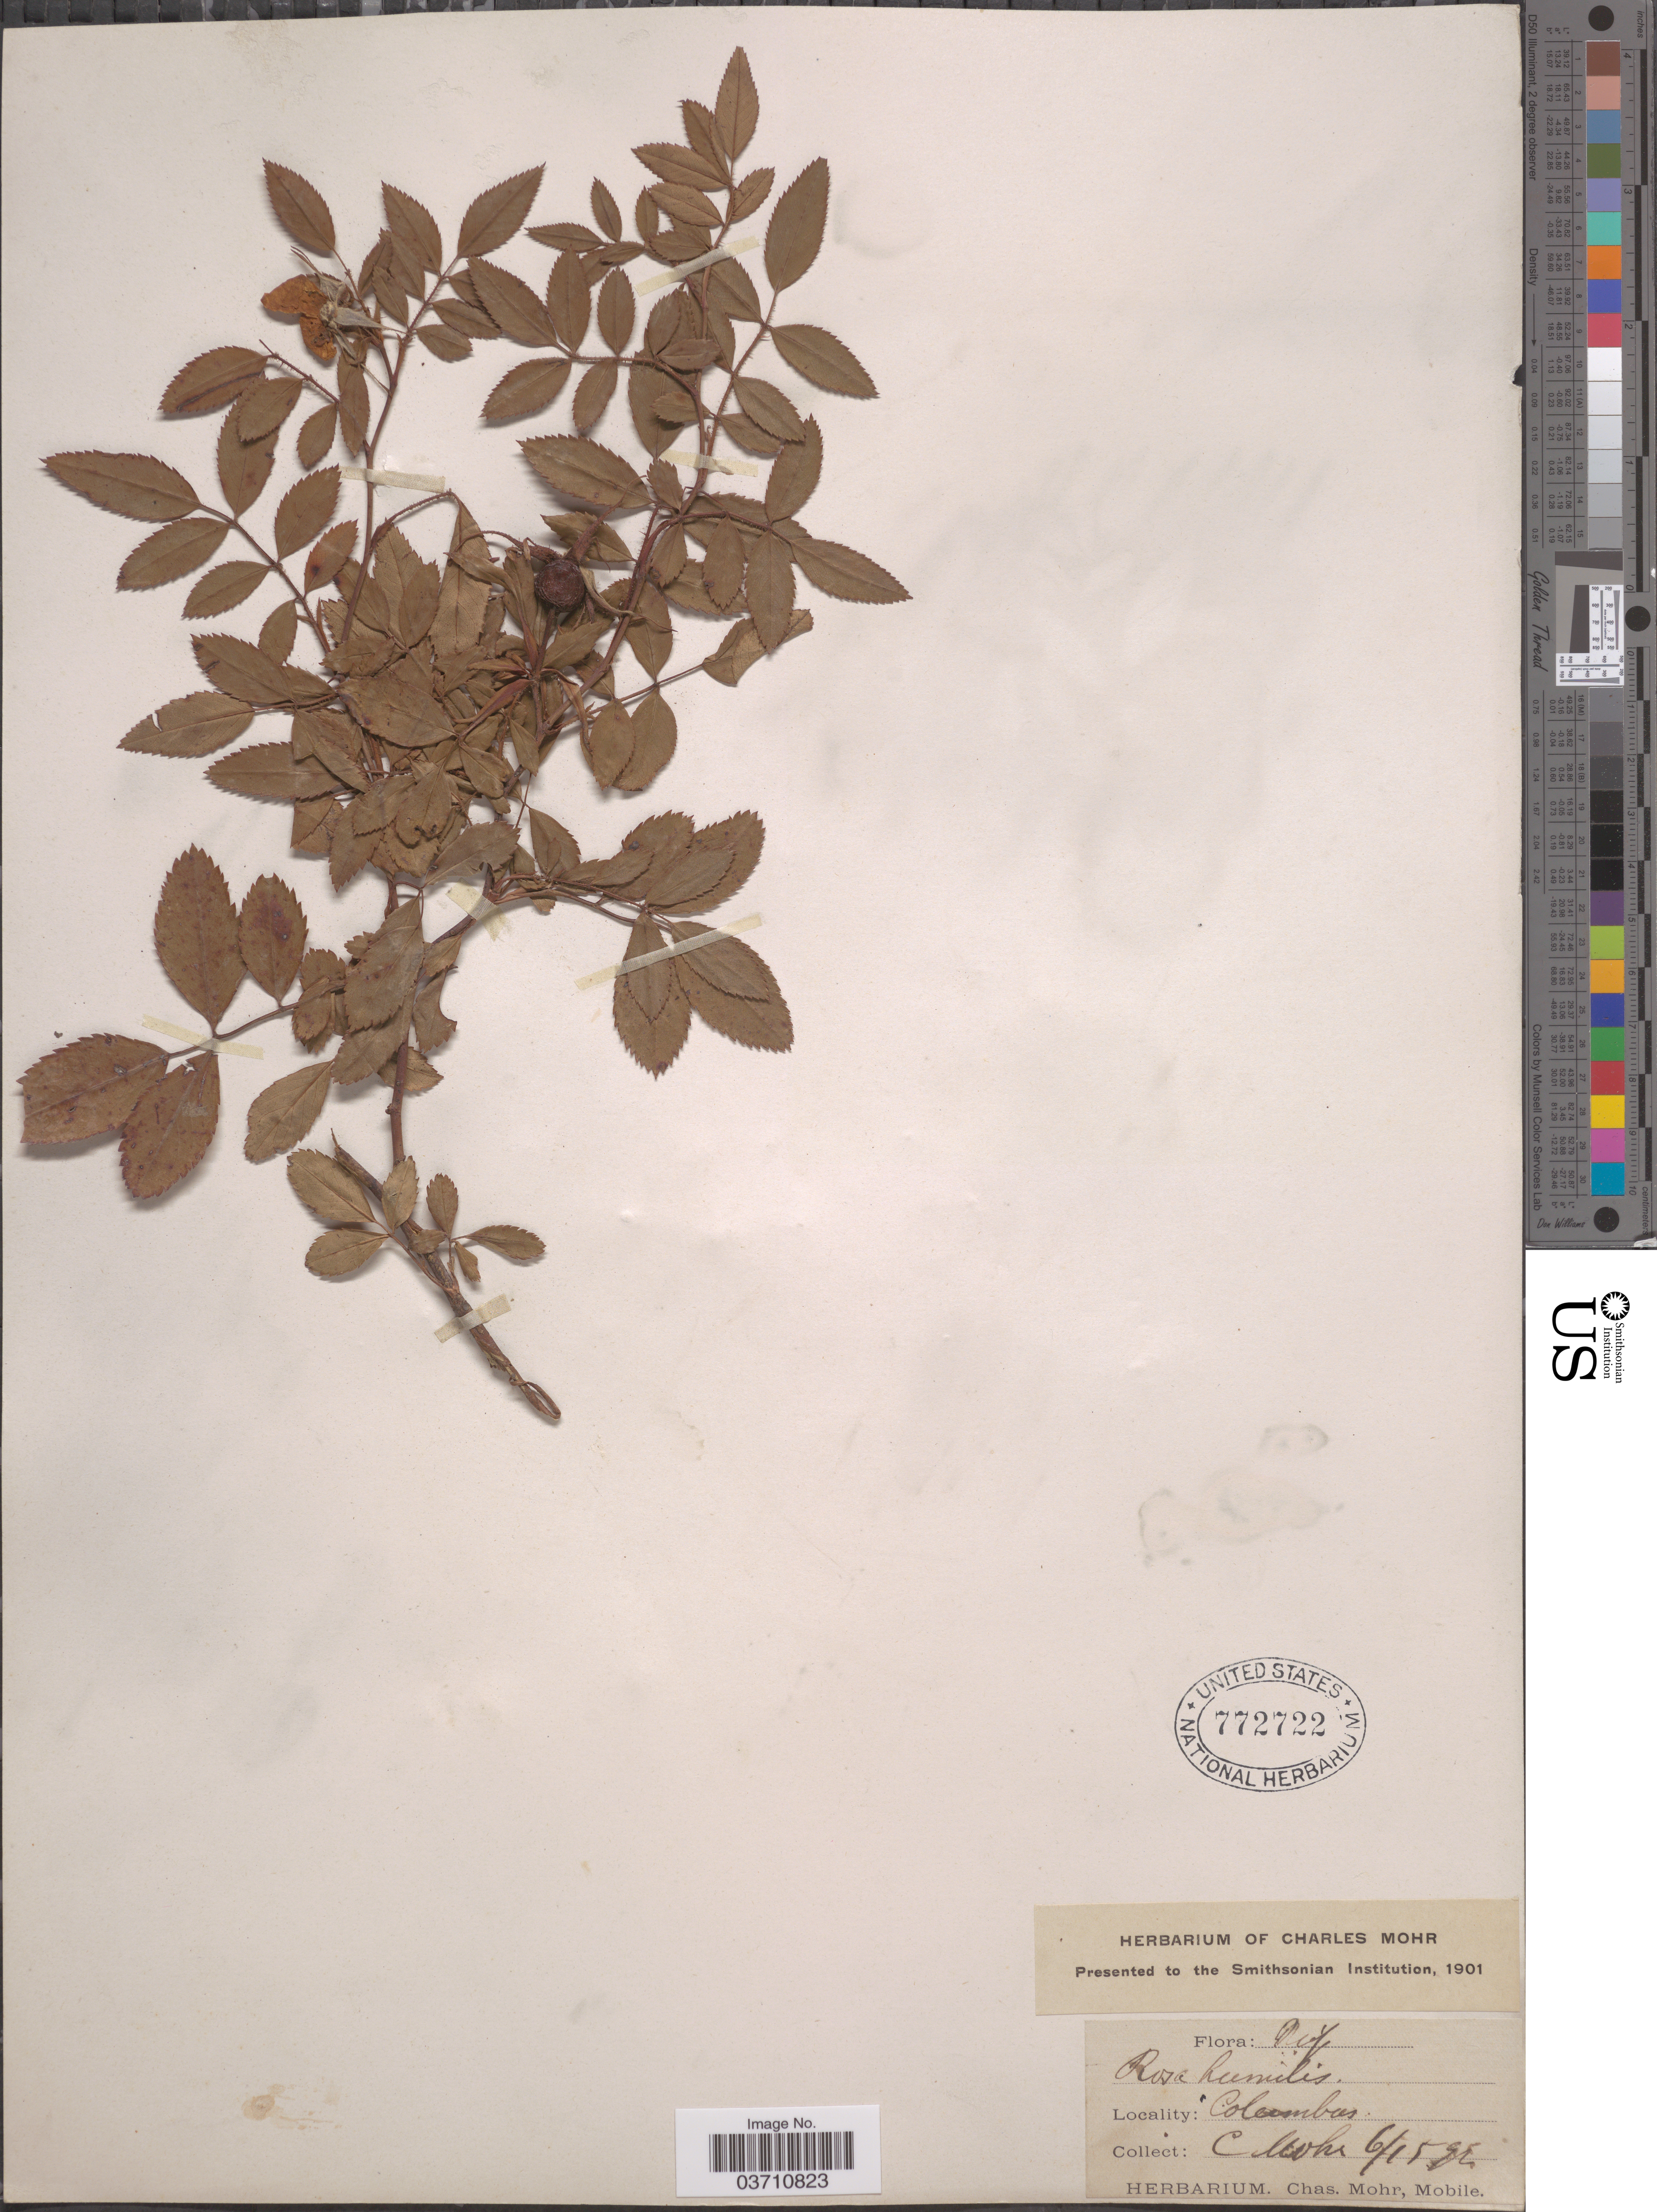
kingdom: Plantae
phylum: Tracheophyta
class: Magnoliopsida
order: Rosales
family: Rosaceae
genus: Rosa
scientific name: Rosa carolina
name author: L.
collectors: Mohr, C. T. (herbarium)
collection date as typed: Transcribed d/m/y: 15/6/92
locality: Columbus.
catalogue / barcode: US 772722